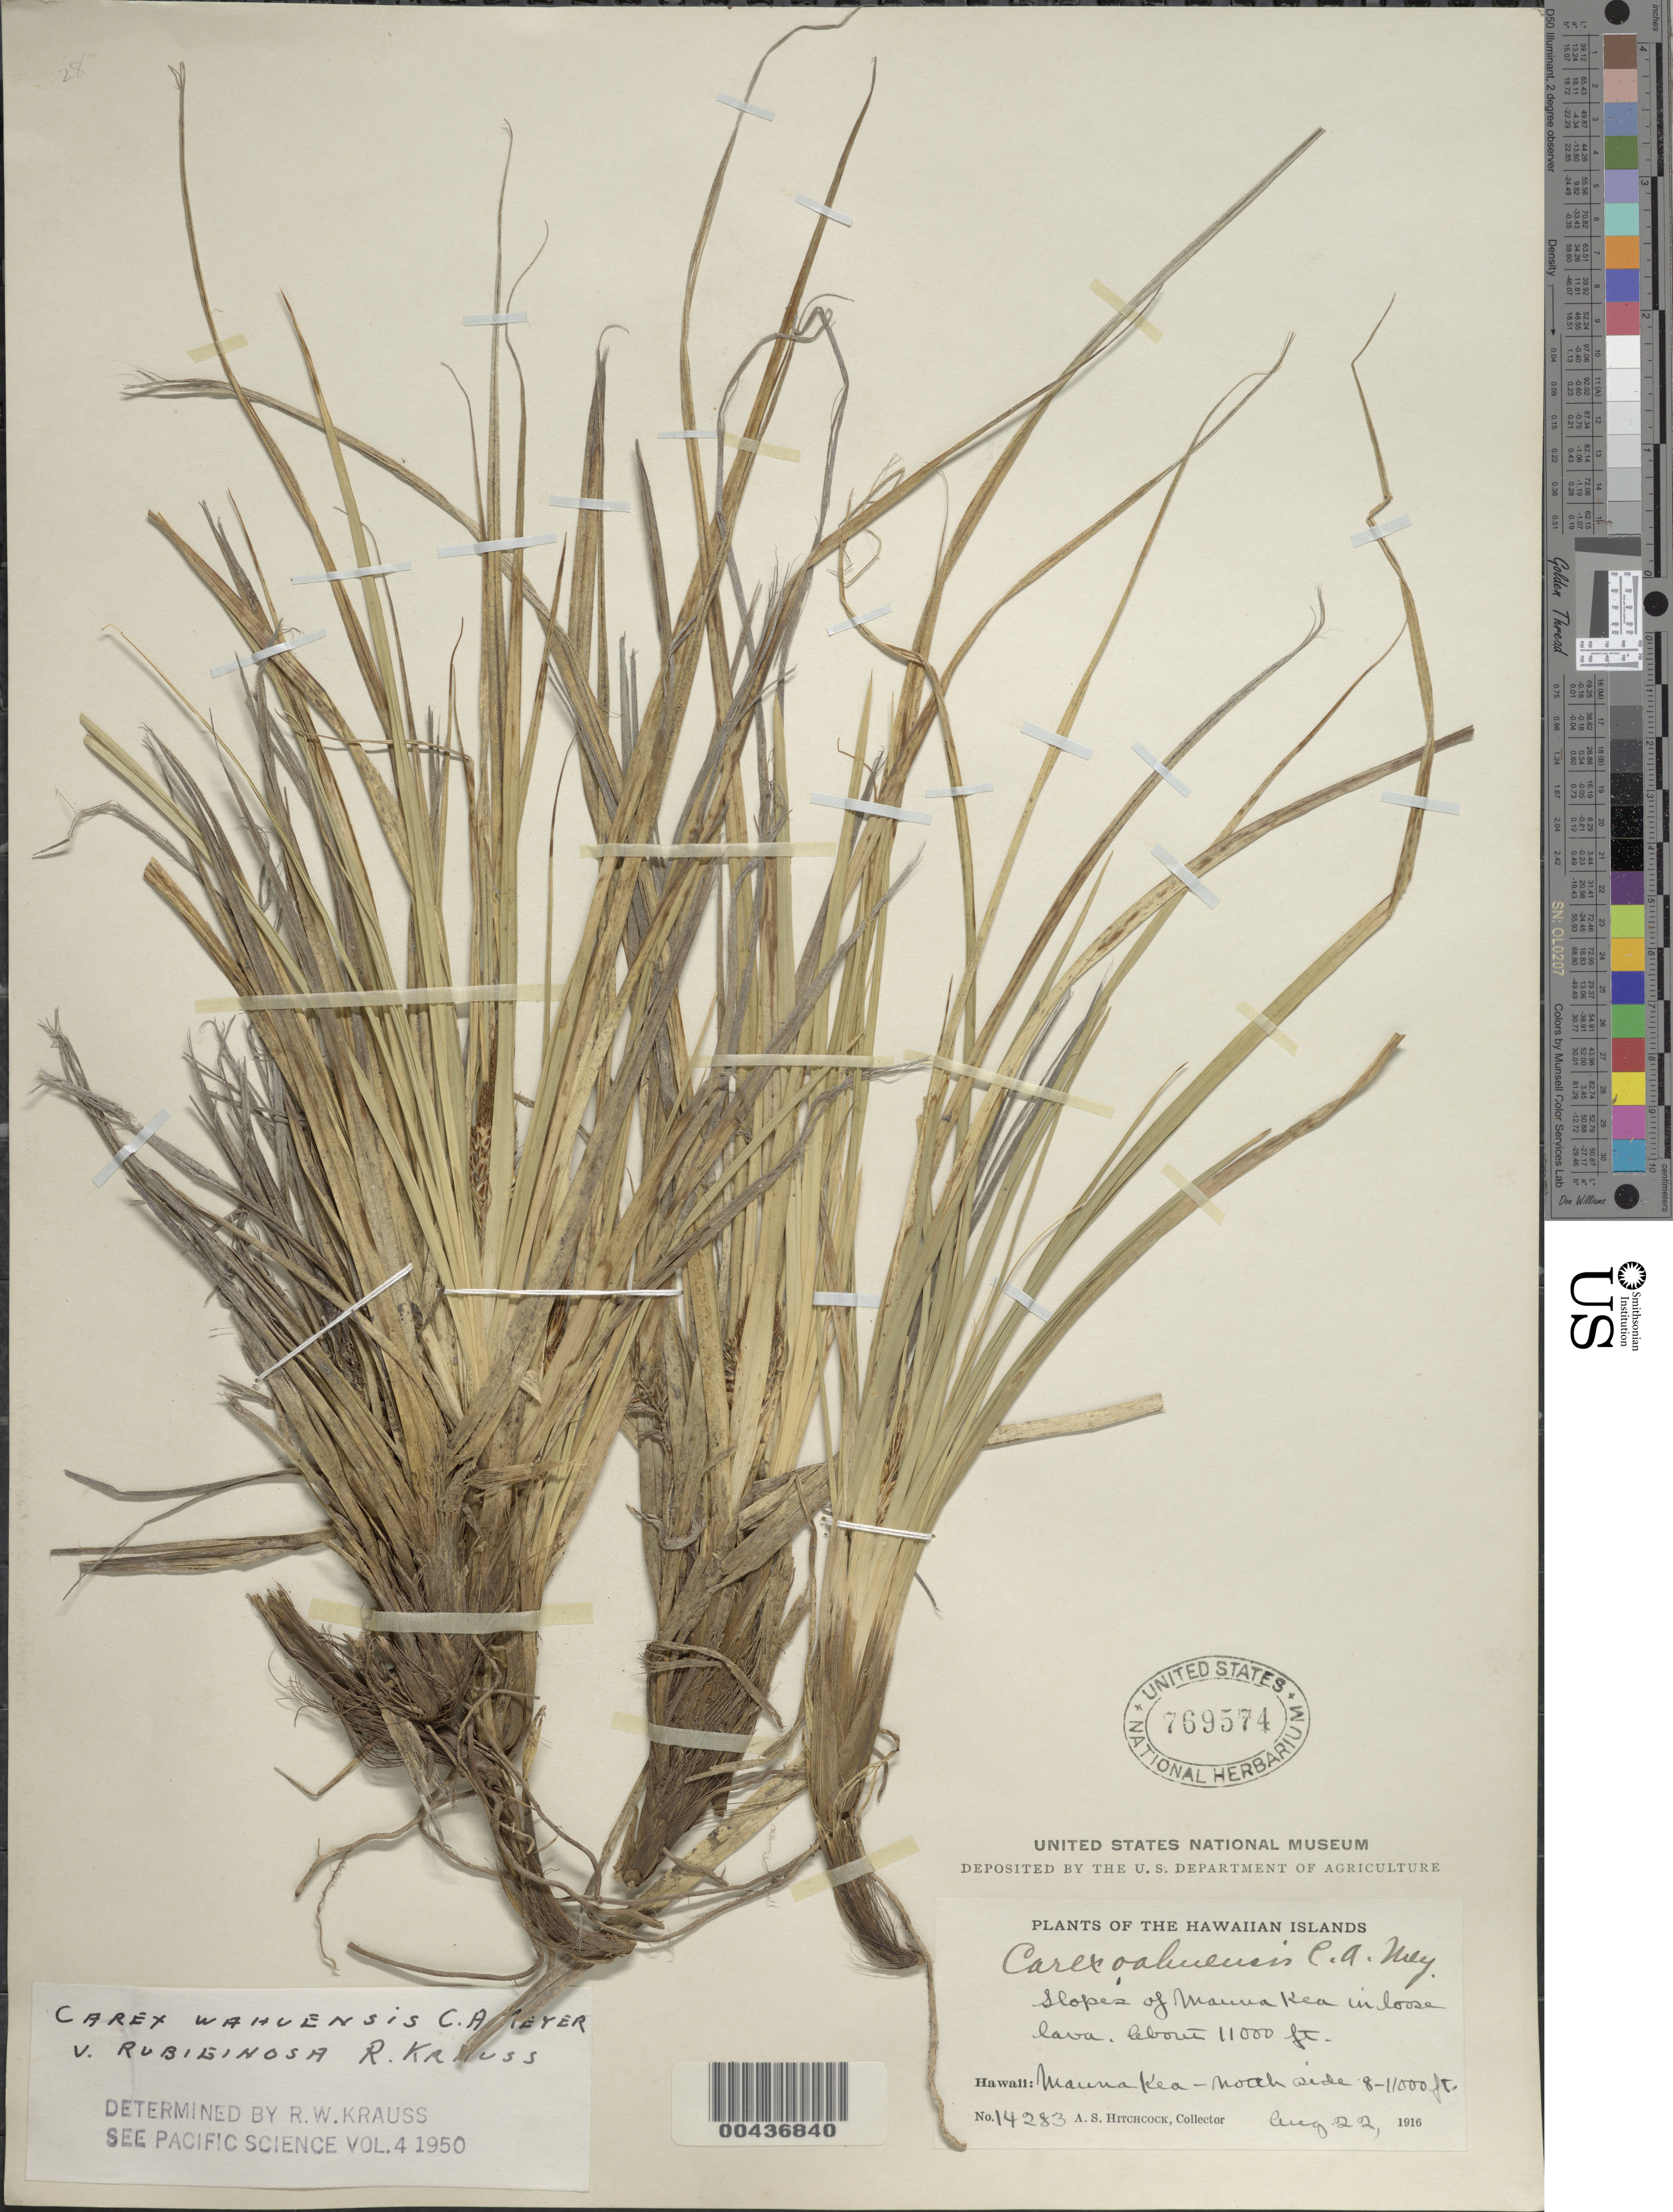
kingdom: Plantae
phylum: Tracheophyta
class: Liliopsida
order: Poales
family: Cyperaceae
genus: Carex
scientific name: Carex wahuensis subsp. rubiginosa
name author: (R.W. Krauss) T. Koyama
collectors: A. S. Hitchcock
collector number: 14283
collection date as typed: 22 Aug 1916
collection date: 1916-08-22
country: United States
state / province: Hawaii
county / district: Hawaii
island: Hawaii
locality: Mauna Kea, N side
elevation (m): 2438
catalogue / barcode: US 769574